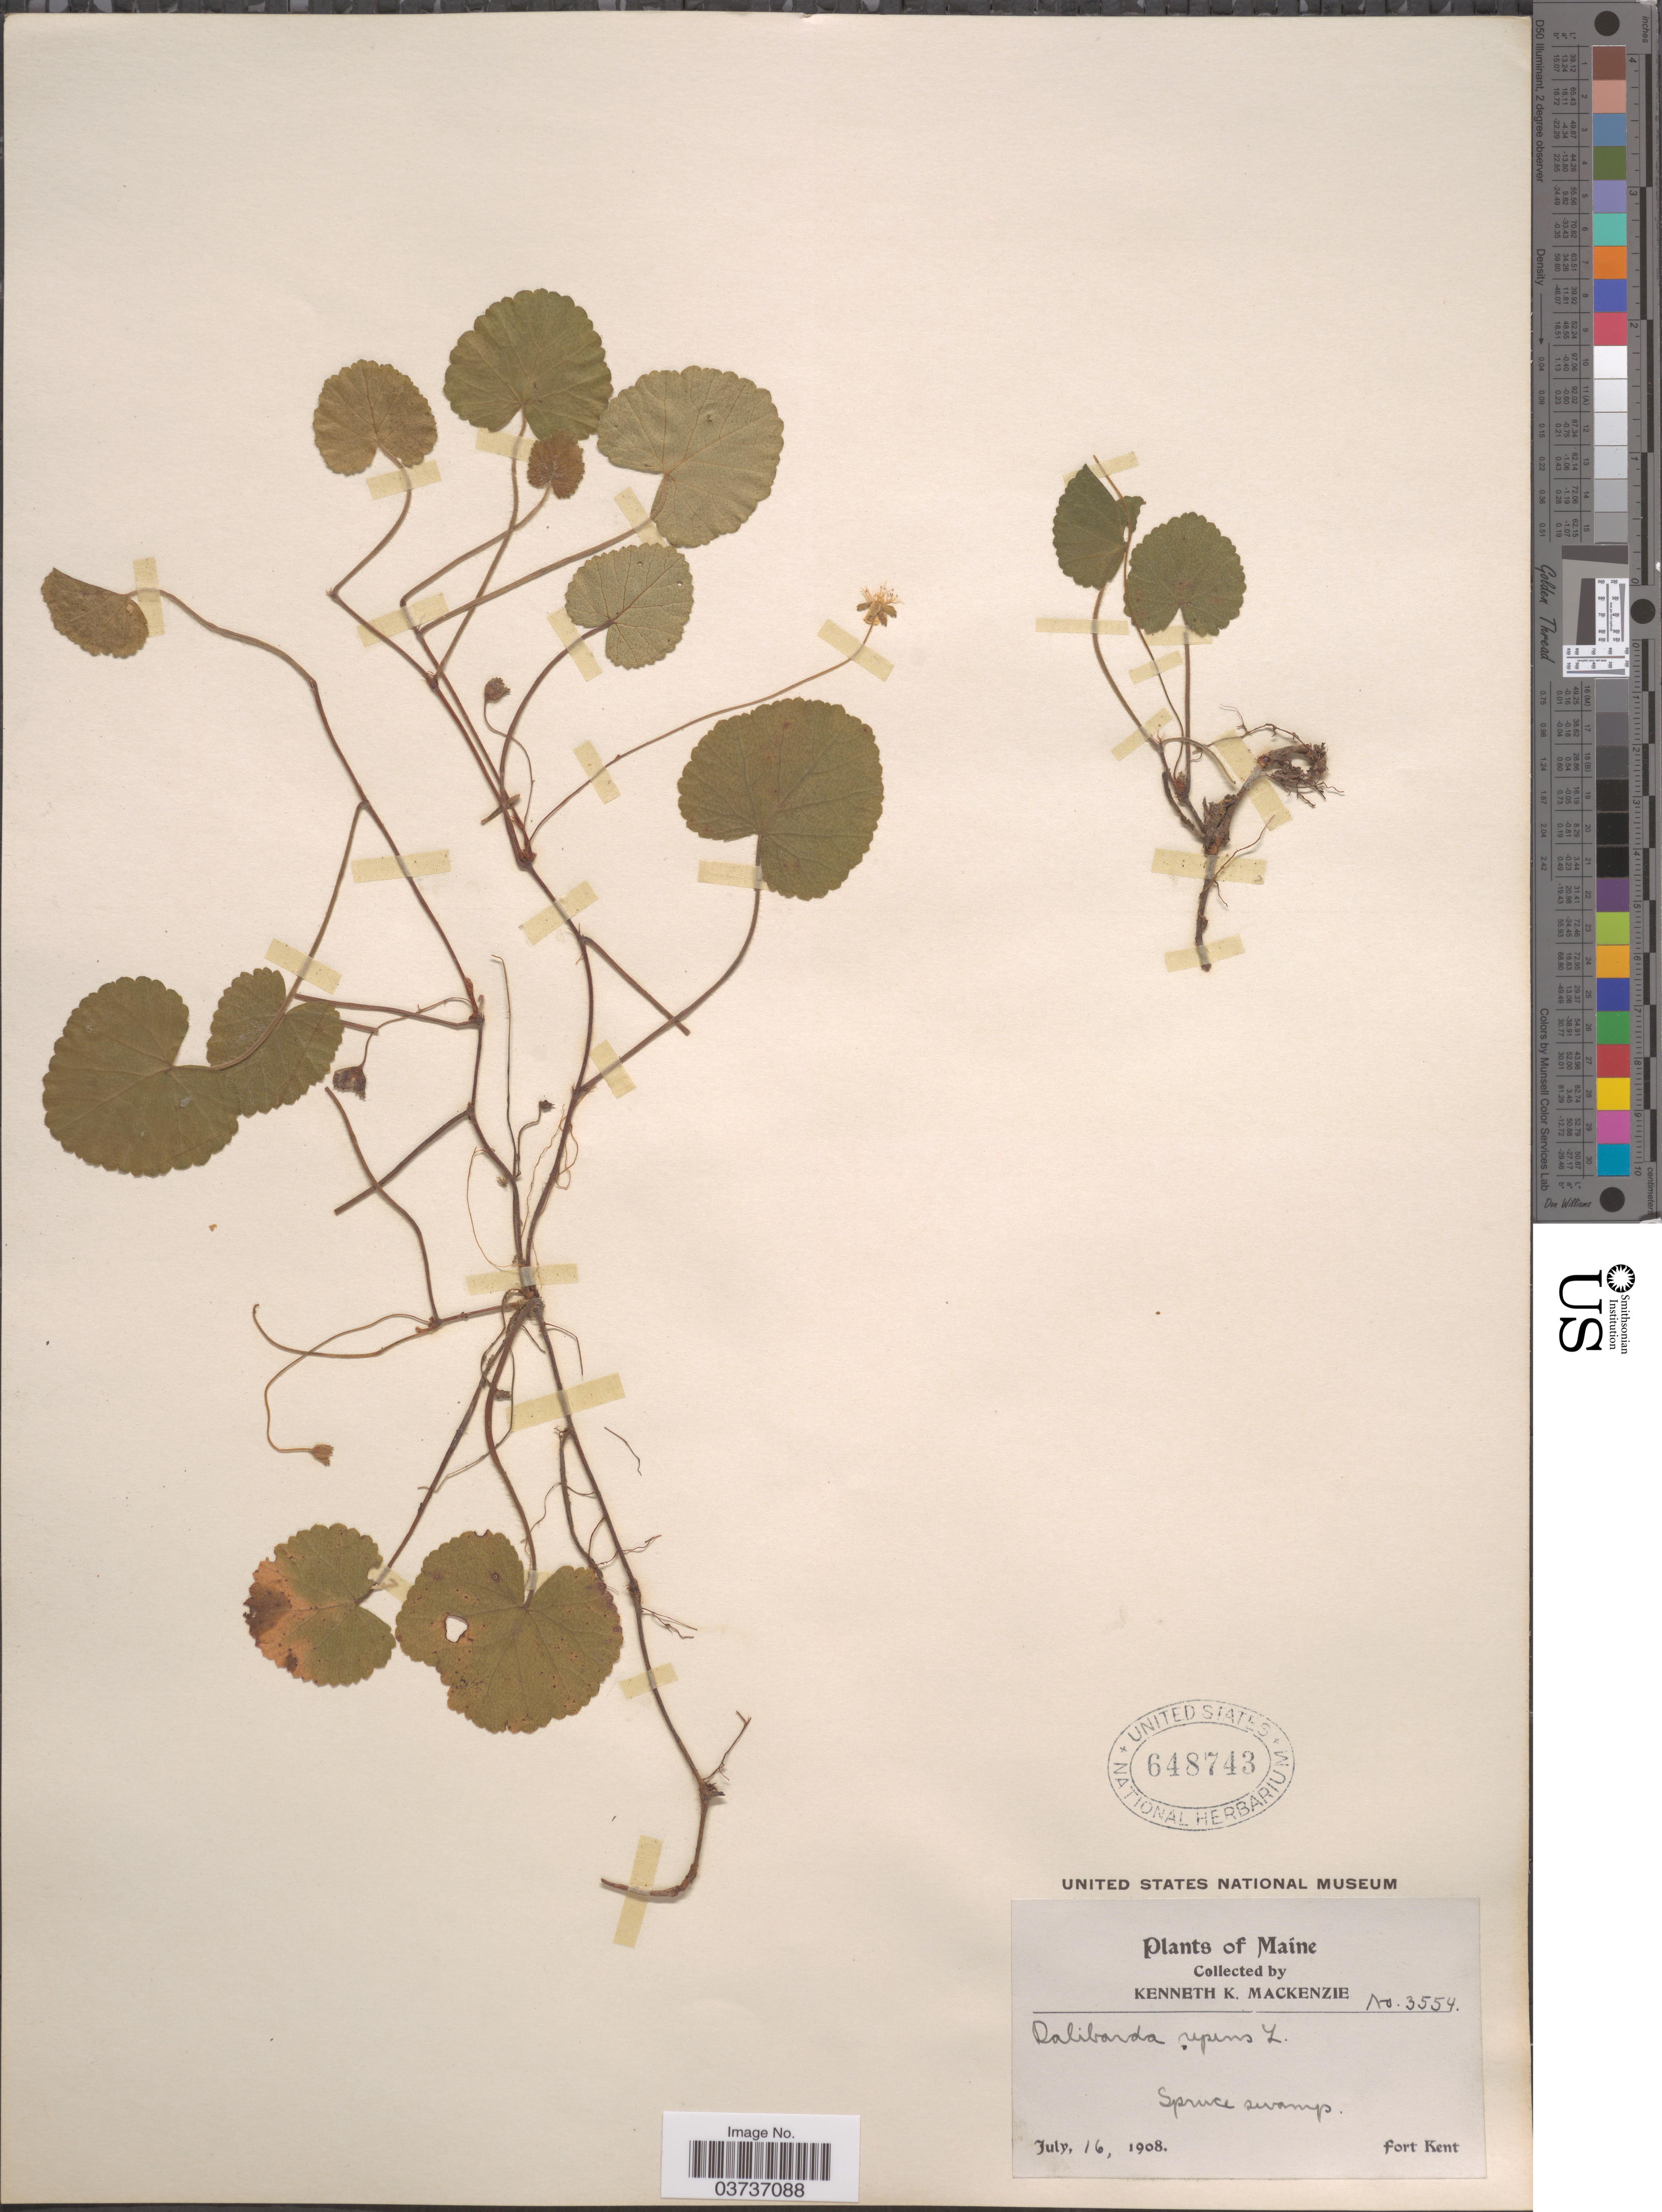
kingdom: Plantae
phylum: Tracheophyta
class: Magnoliopsida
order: Rosales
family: Rosaceae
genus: Dalibarda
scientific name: Dalibarda repens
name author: L.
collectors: K. K. Mackenzie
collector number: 3554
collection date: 1908-07-16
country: United States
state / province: Maine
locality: Spruce swamp. Fort Kent.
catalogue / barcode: US 648743